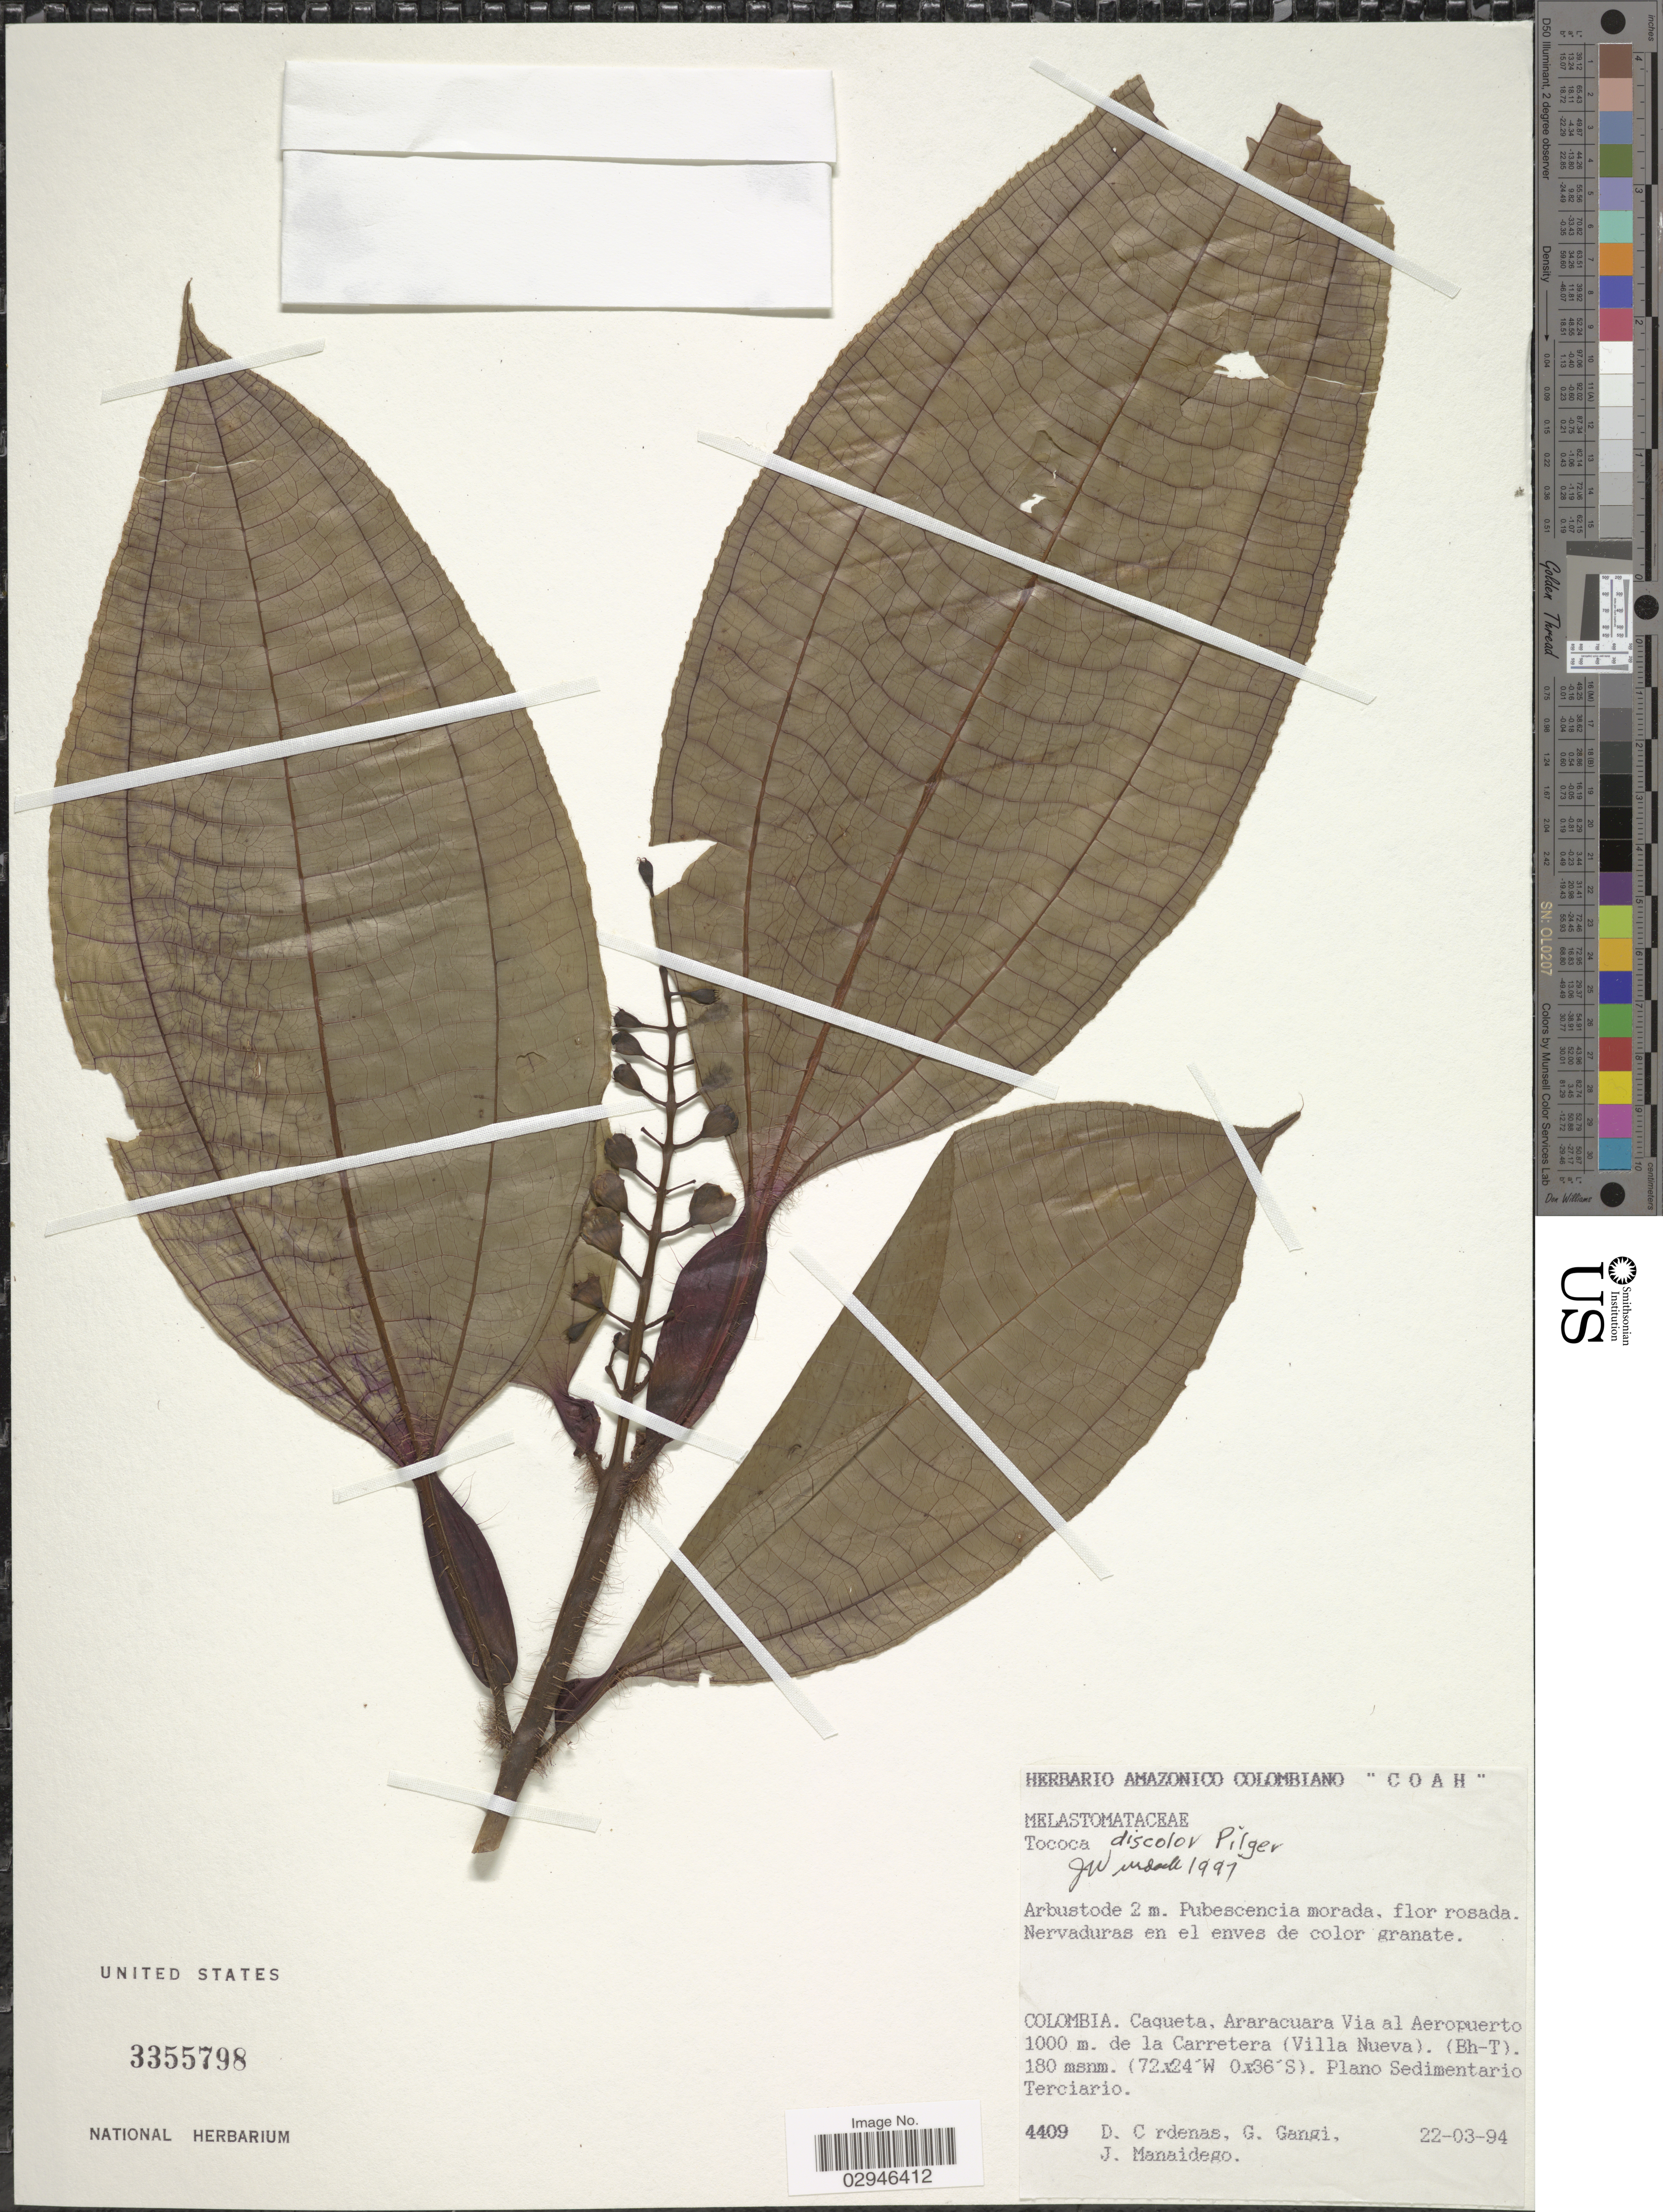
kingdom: Plantae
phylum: Tracheophyta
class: Magnoliopsida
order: Myrtales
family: Melastomataceae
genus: Tococa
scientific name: Tococa discolor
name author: Pilg.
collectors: D. Cárdenas, G. Gangi & J. Manaidego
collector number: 4409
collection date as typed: Transcribed d/m/y: 22/3/94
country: Colombia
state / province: Caquetá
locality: Araracuara Via al Aeropuerto de la Carretera (Villa Nueva), (Bh-T).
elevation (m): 180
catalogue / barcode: US 3355798